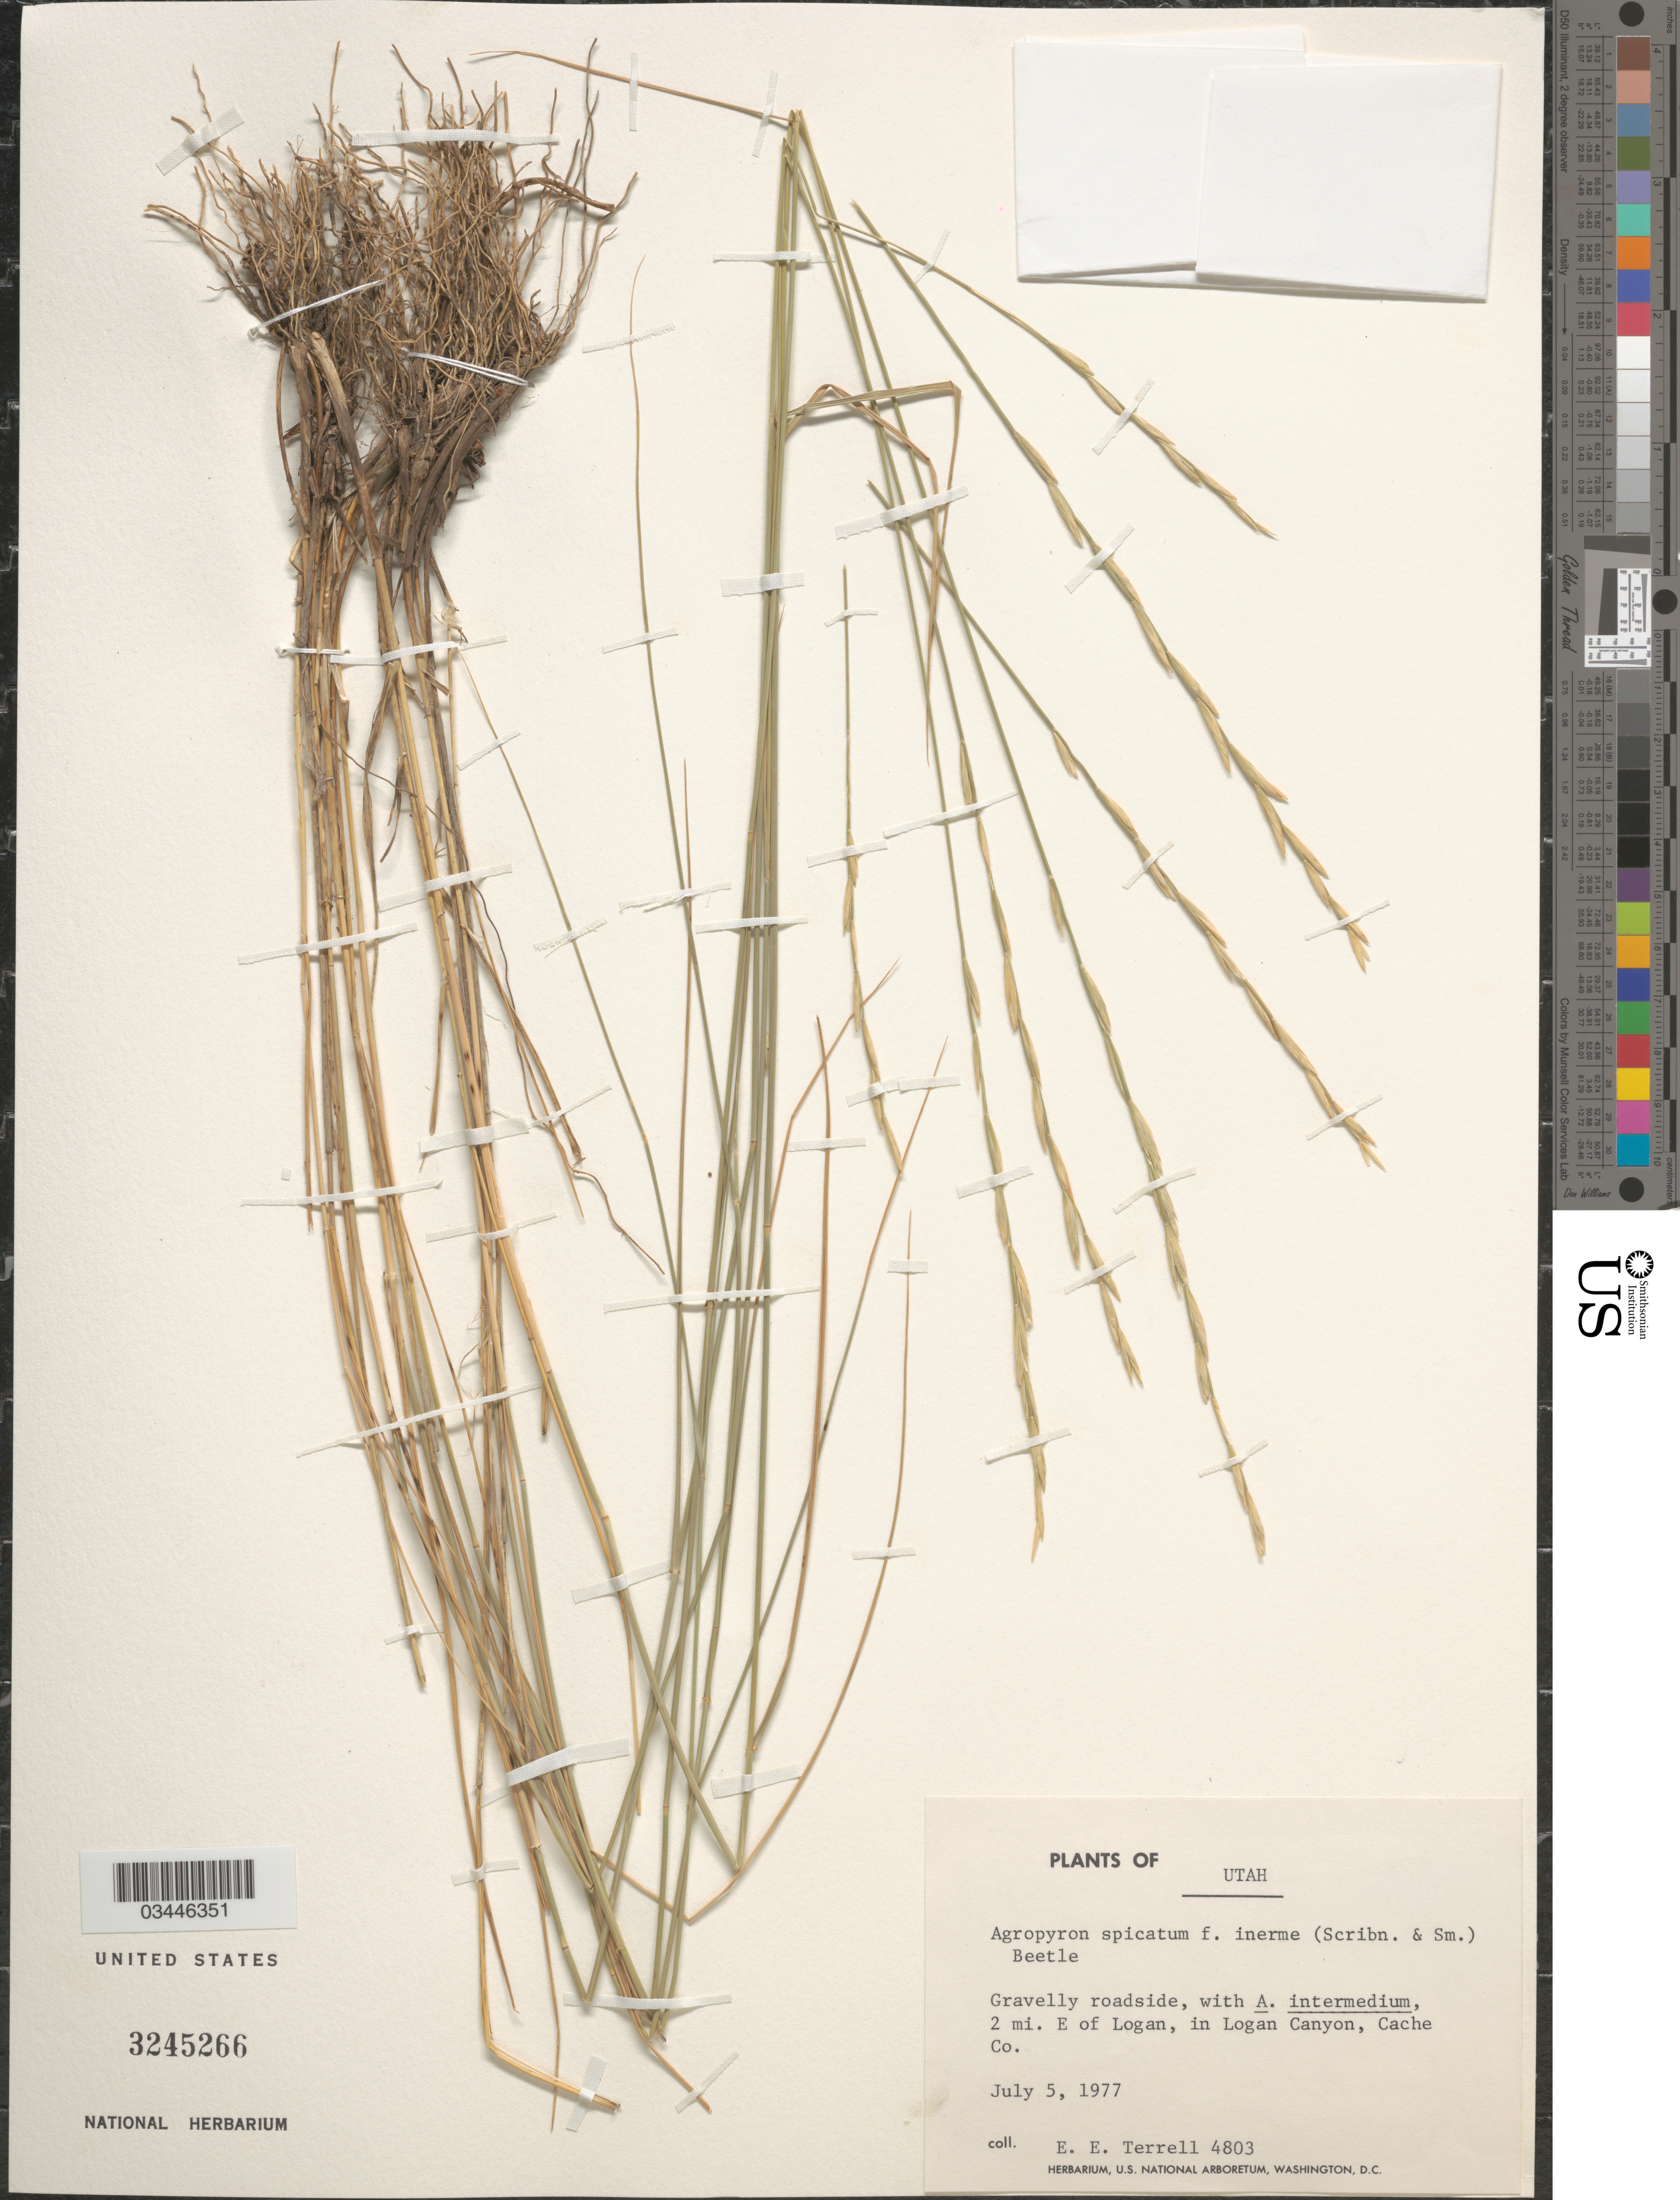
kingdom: Plantae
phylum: Tracheophyta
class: Liliopsida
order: Poales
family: Poaceae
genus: Pseudoroegneria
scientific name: Pseudoroegneria spicata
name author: (Pursh) Á. Löve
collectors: E. E. Terrell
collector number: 4803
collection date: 1977-07-05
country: United States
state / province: Utah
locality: Gravelly roadside, 2 mi. E of Logan, in Logan Canyon, Cache Co.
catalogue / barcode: US 3245266